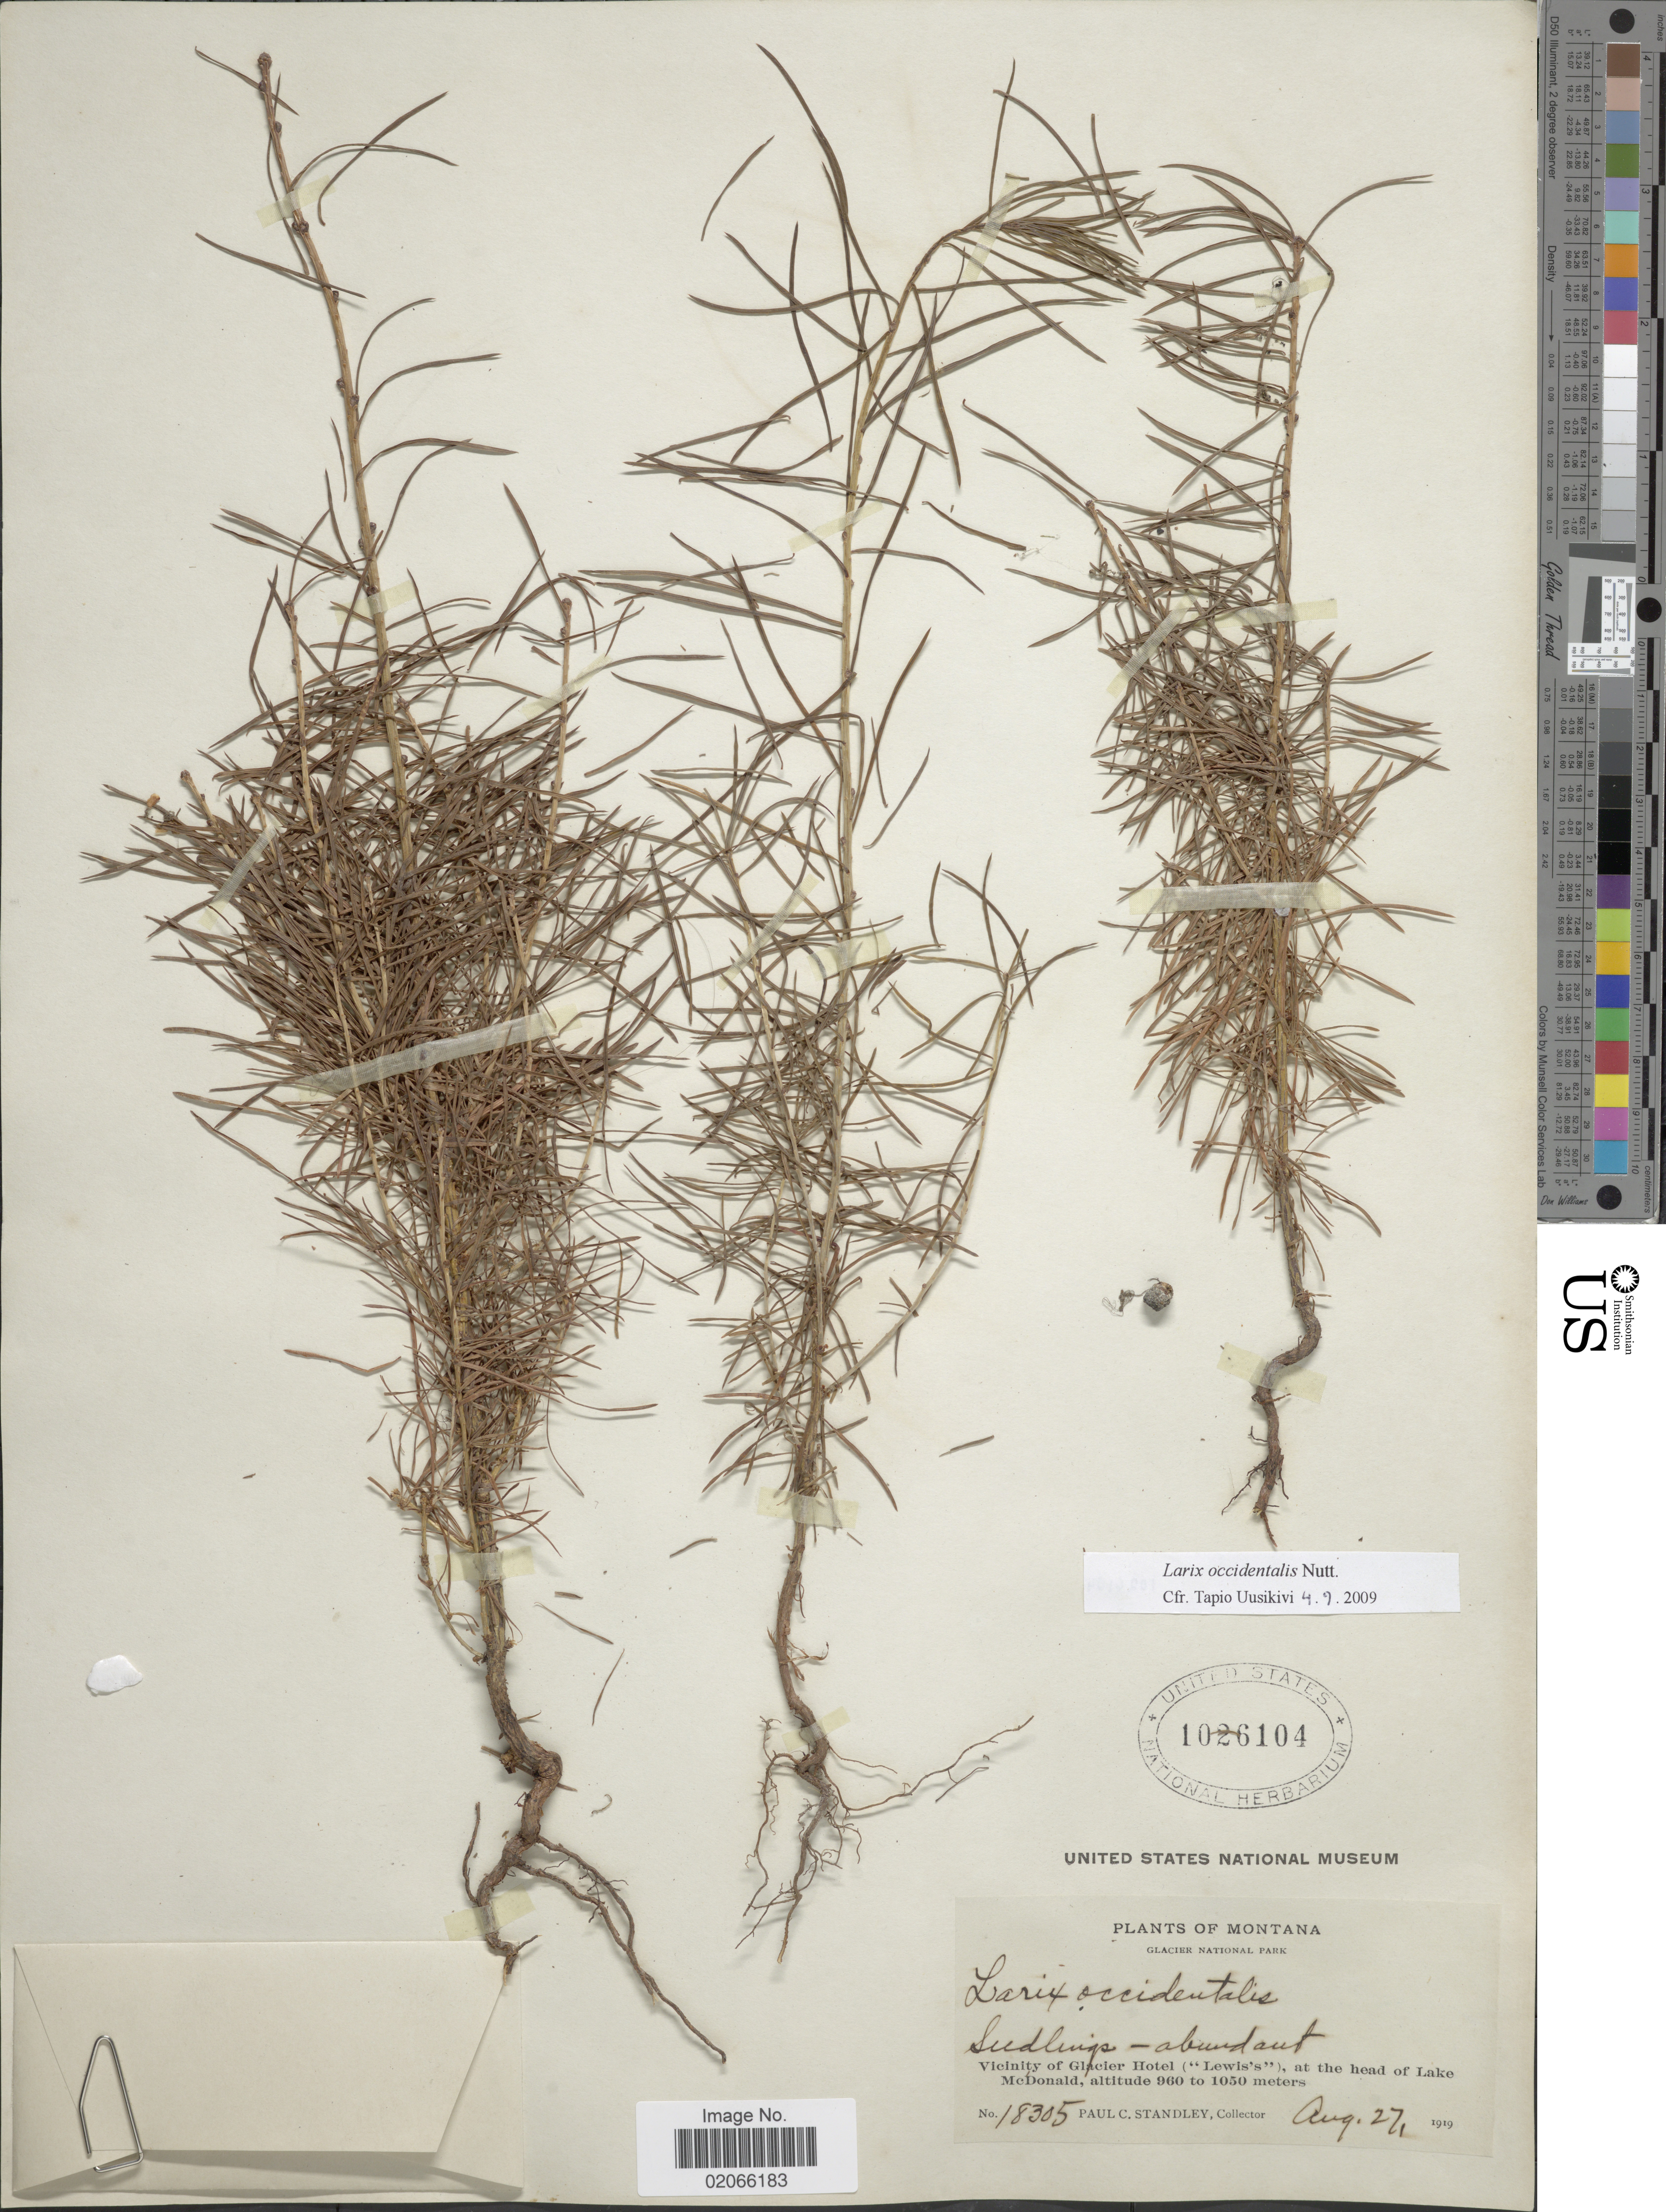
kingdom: Plantae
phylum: Tracheophyta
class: Pinopsida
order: Pinales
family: Pinaceae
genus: Larix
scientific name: Larix occidentalis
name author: Nutt.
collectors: P. C. Standley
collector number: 18305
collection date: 1919-08-27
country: United States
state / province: Montana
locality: Glacier National Park. Vicinity of Glacier Hotel ("Lewis"), at the end of Lake McDonald.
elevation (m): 960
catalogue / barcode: US 1026104